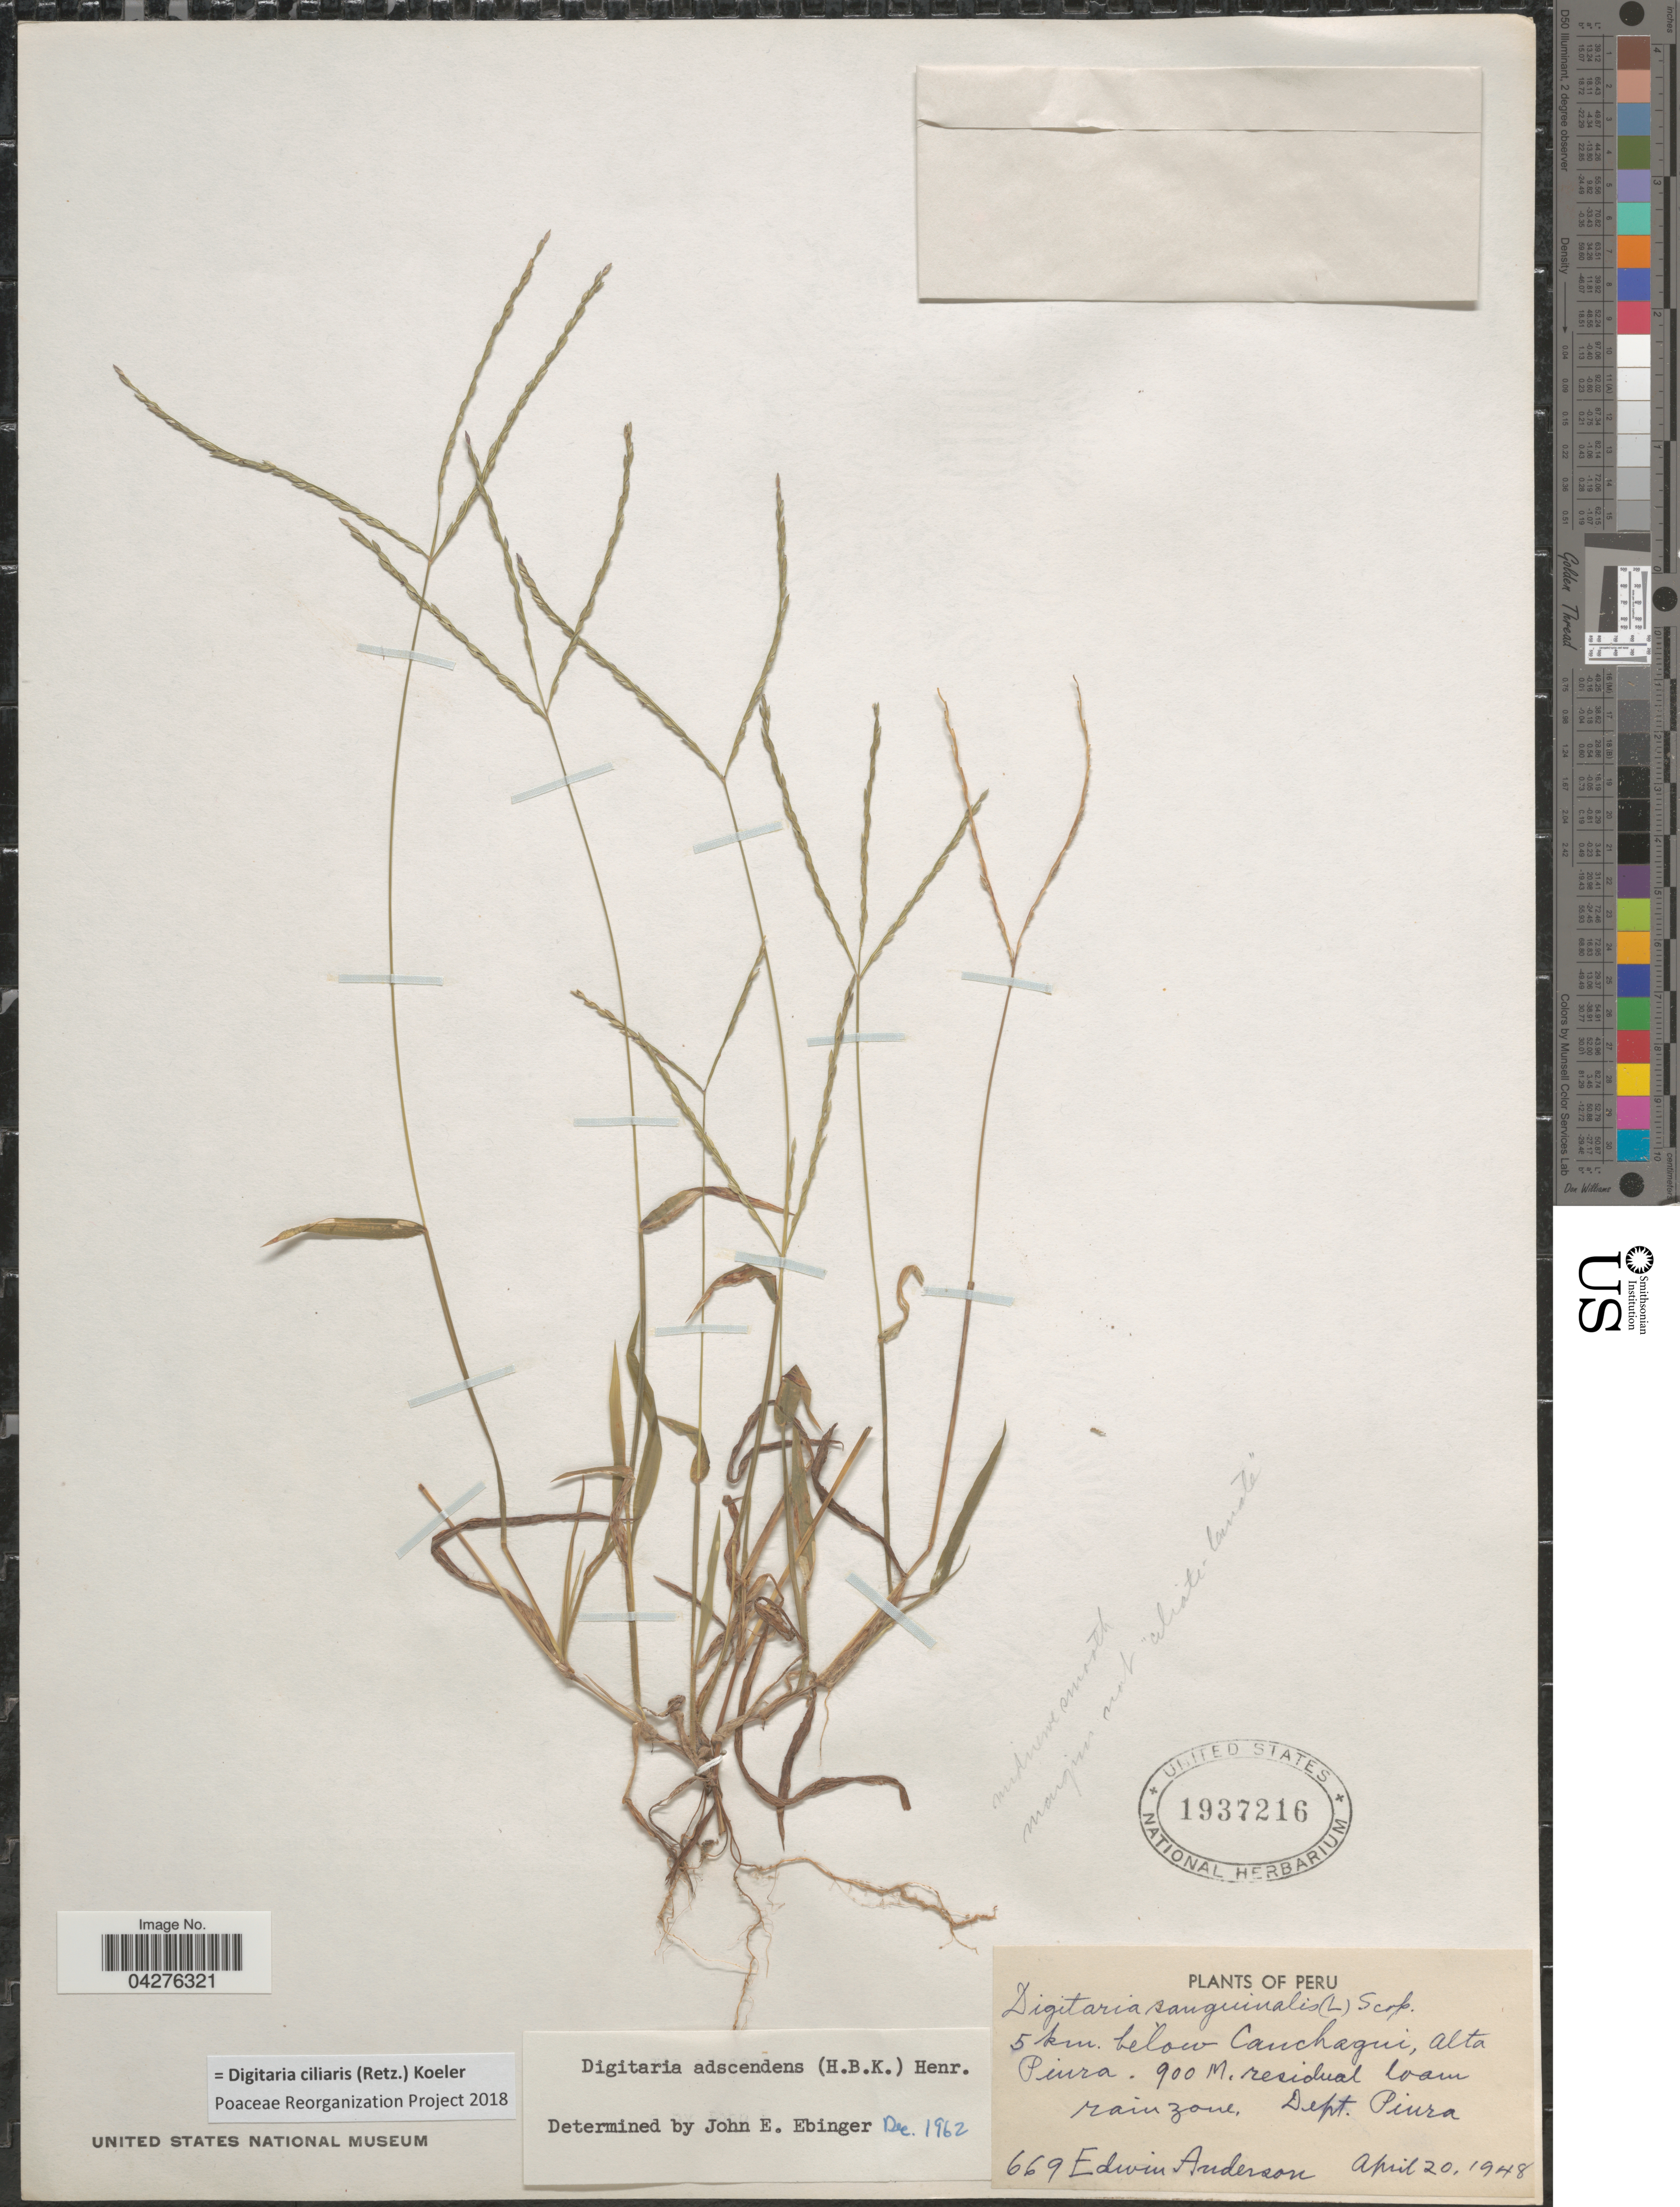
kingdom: Plantae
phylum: Tracheophyta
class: Liliopsida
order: Poales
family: Poaceae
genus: Digitaria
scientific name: Digitaria ciliaris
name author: (Retz.) Koeler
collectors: E. Anderson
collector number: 669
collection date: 1948-04-20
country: Peru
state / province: Piura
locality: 5 km. below Canchagui, Alta Piura. Residual loam rain zone, Dept. Piura.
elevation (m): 900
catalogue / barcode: US 1937216